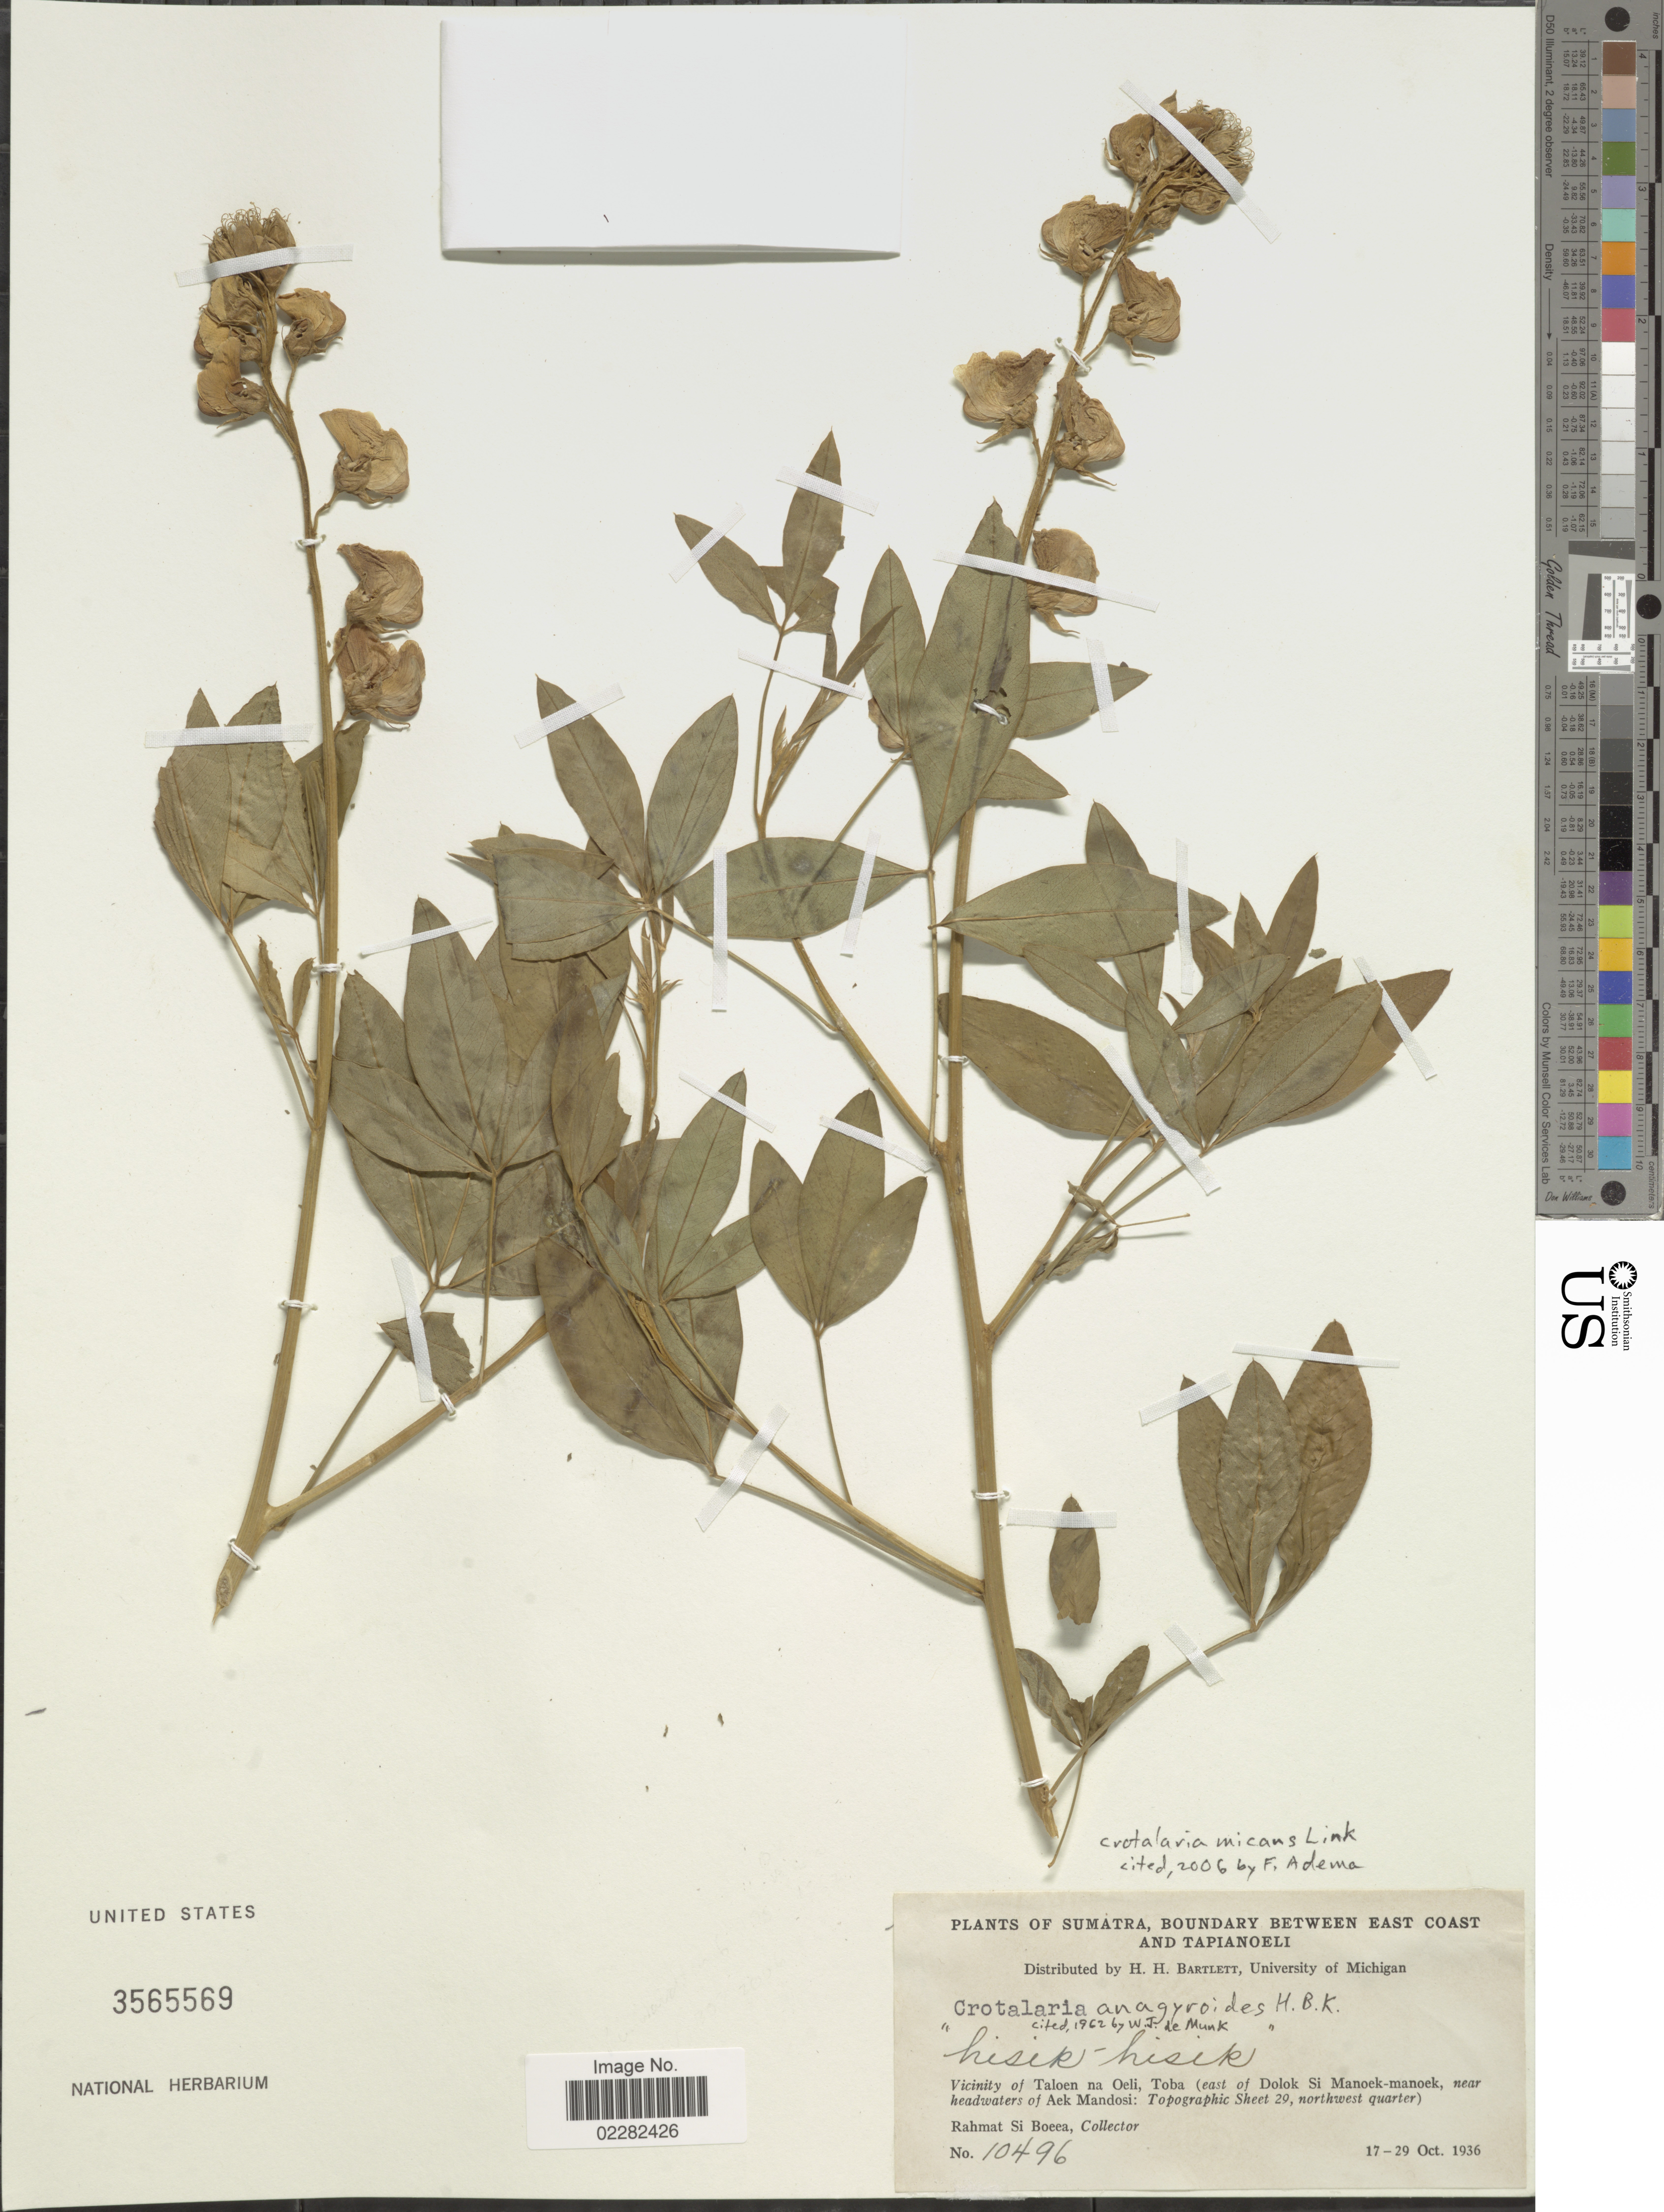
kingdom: Plantae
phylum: Tracheophyta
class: Magnoliopsida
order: Fabales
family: Fabaceae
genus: Crotalaria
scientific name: Crotalaria micans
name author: Link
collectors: Rahmat Si Boeea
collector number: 10496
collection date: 1936-10-17/1936-10-29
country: Indonesia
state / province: Sumatra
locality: Between East Coast and Tapianoeli, Vicinity of Taloen na Oeli, Toba (east of Dolok So Manoek-manoek near Headwaters of Aek MandosiL Topographic Sheet 29, northwest quarter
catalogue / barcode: US 3565569